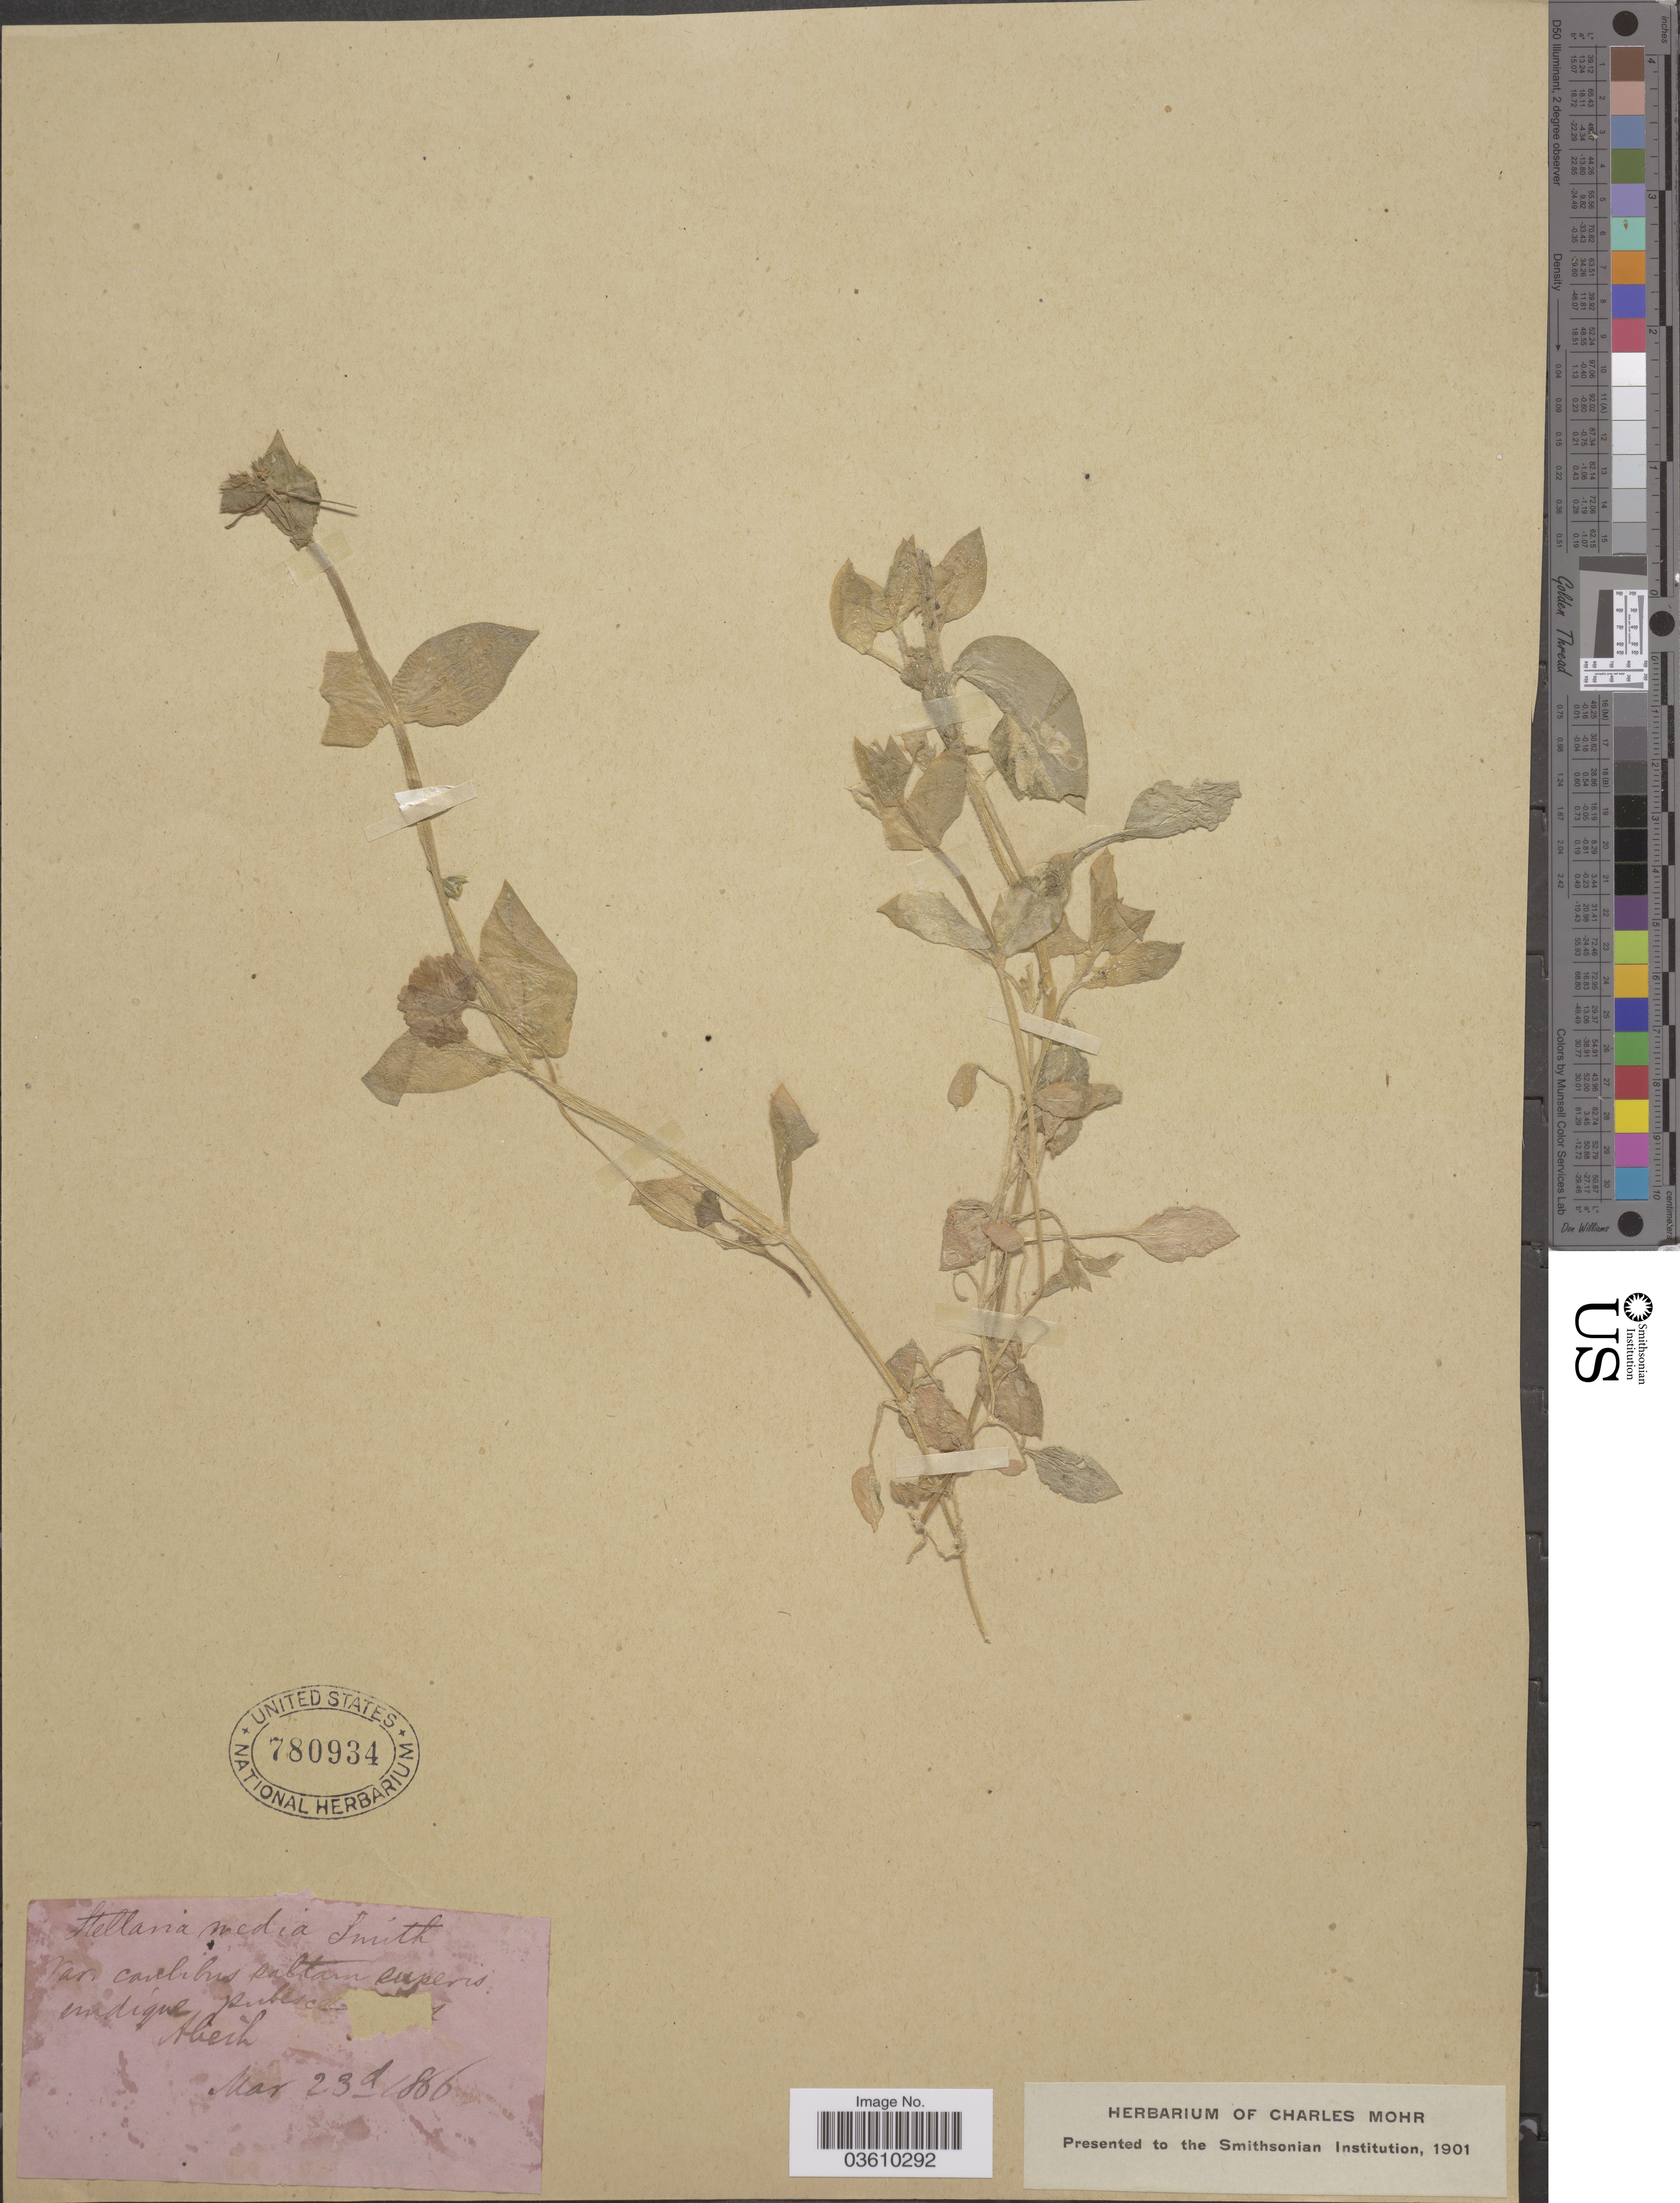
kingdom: Plantae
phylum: Tracheophyta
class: Magnoliopsida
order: Caryophyllales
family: Caryophyllaceae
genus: Stellaria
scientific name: Stellaria media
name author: (L.) Vill.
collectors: ex herb. Charles Mohr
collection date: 1866-03-23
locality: Abiech [interpreted].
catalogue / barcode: US 780934